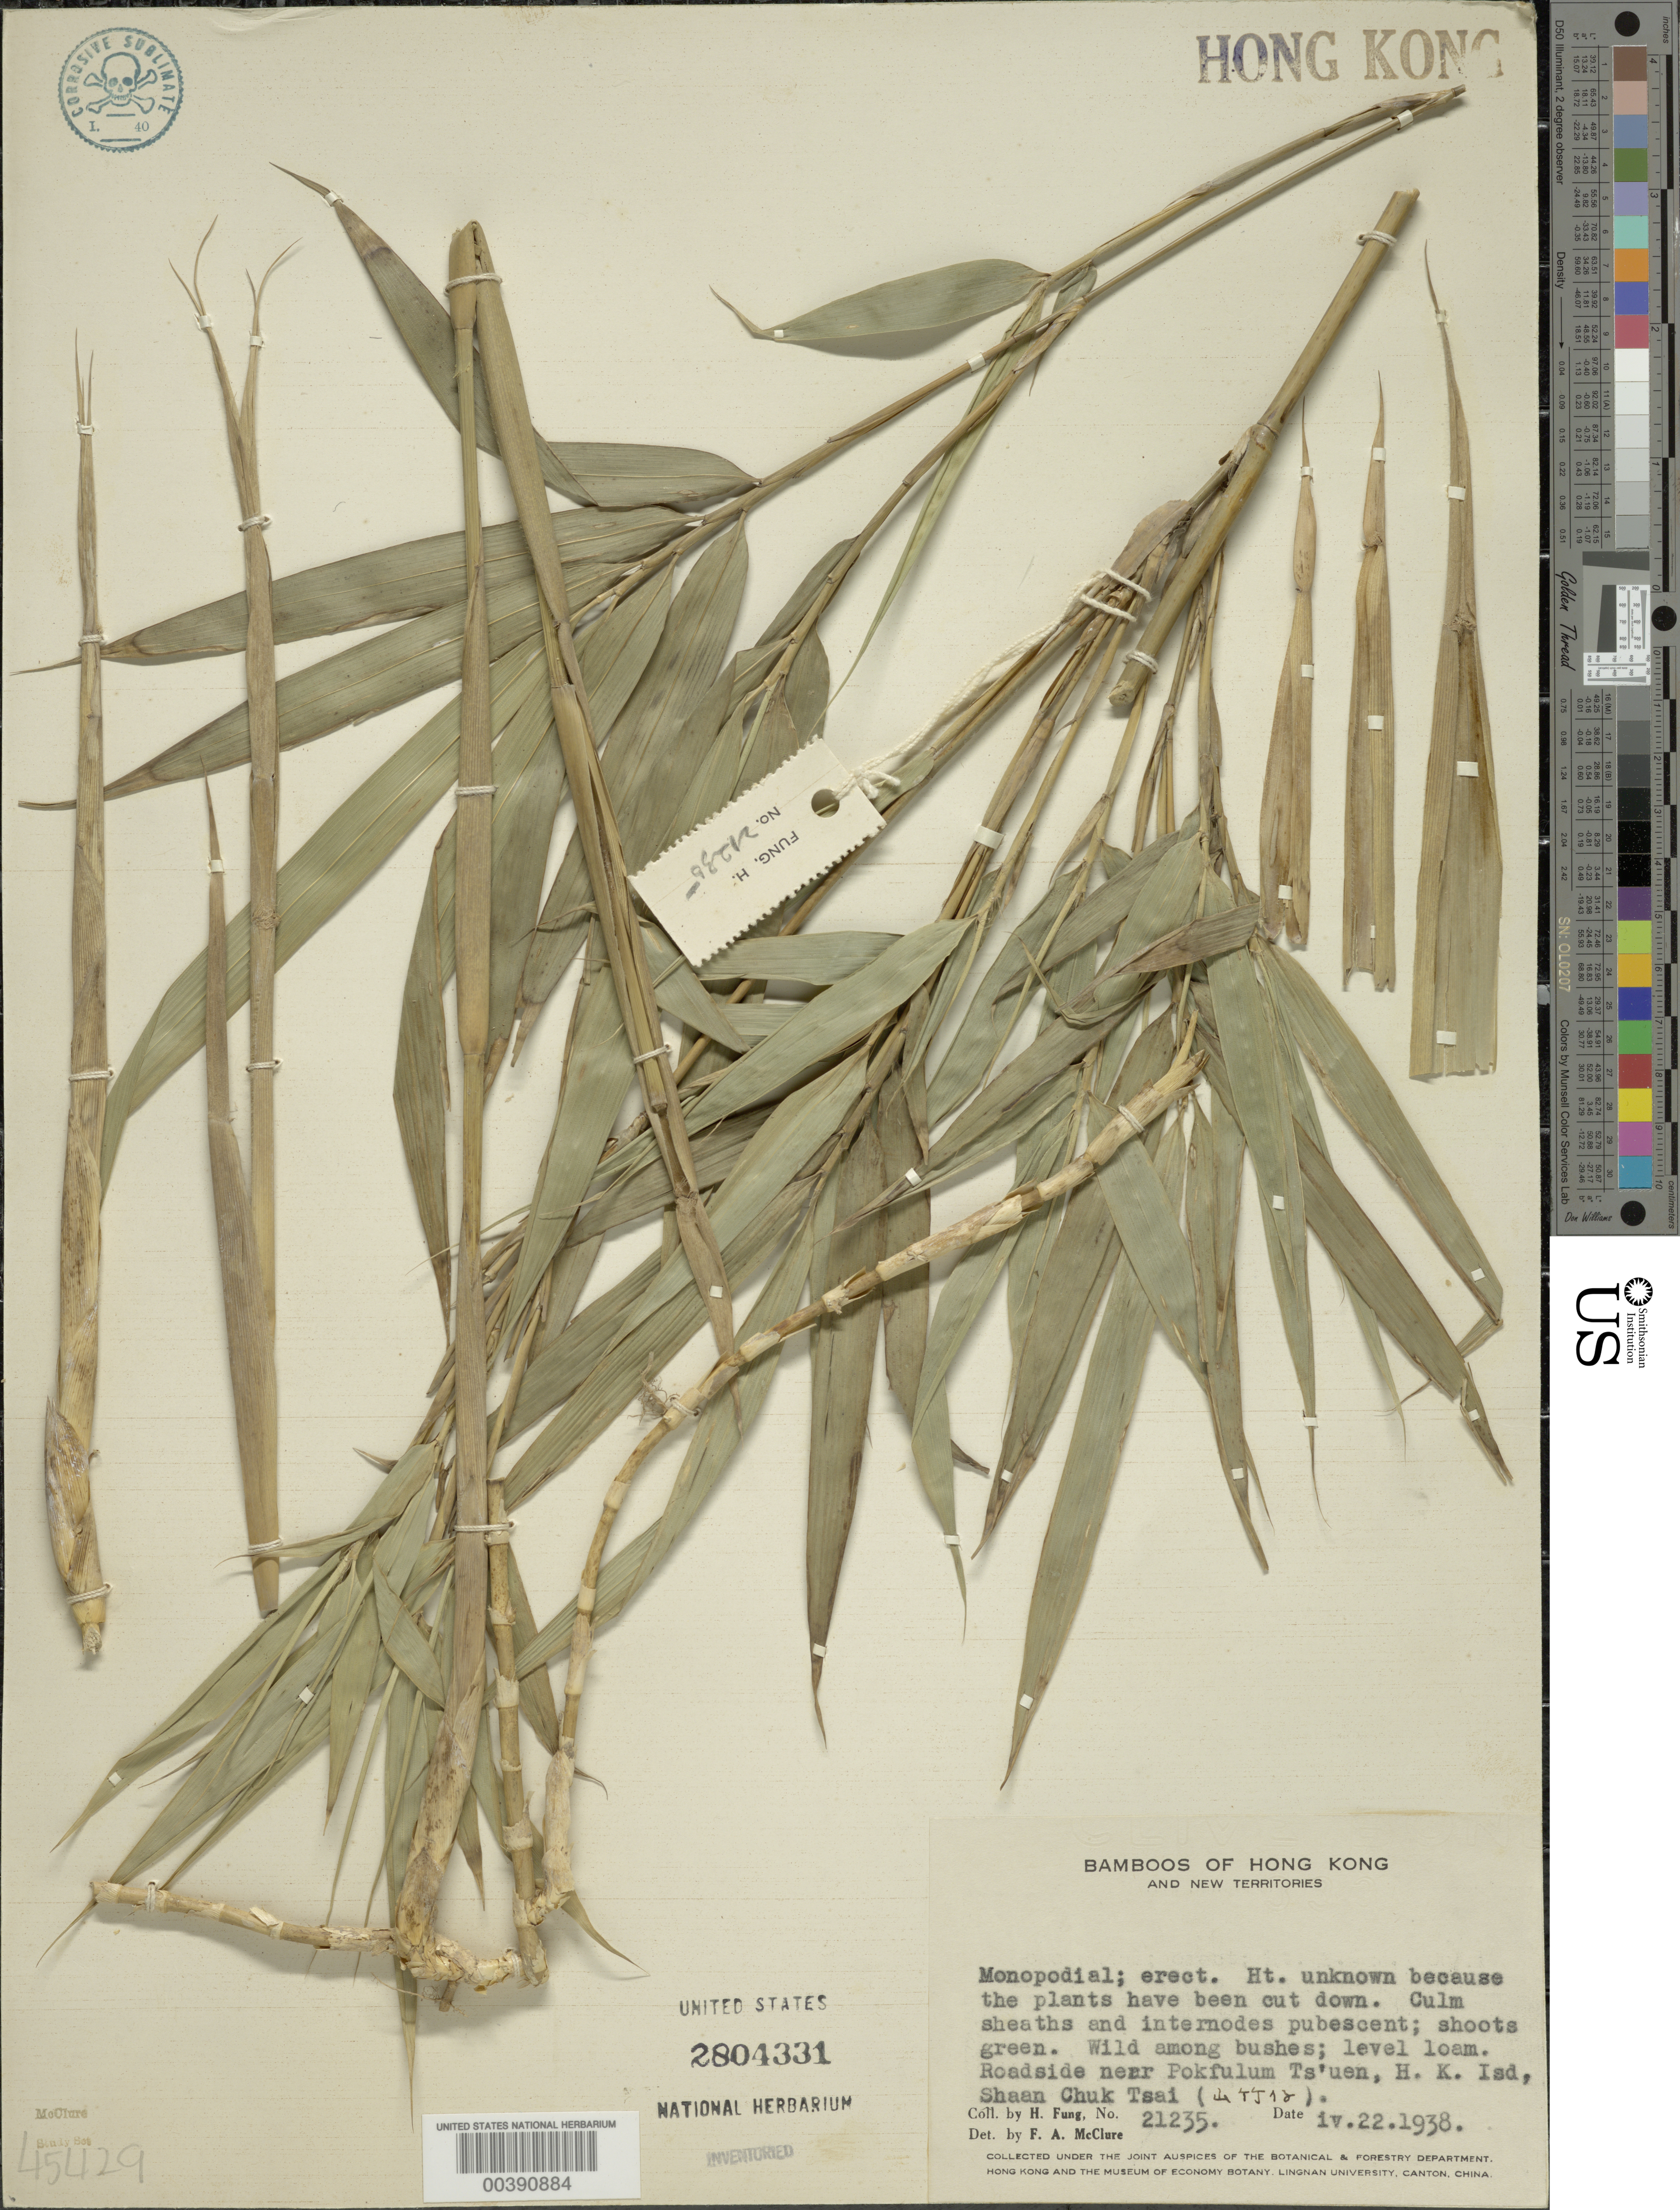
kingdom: Plantae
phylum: Tracheophyta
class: Liliopsida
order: Poales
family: Poaceae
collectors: H. L. Fung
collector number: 21235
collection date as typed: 22 Apr 1938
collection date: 1938-04-22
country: China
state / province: Hong Kong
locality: Pokfulum ts'uen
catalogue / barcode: US 2804331